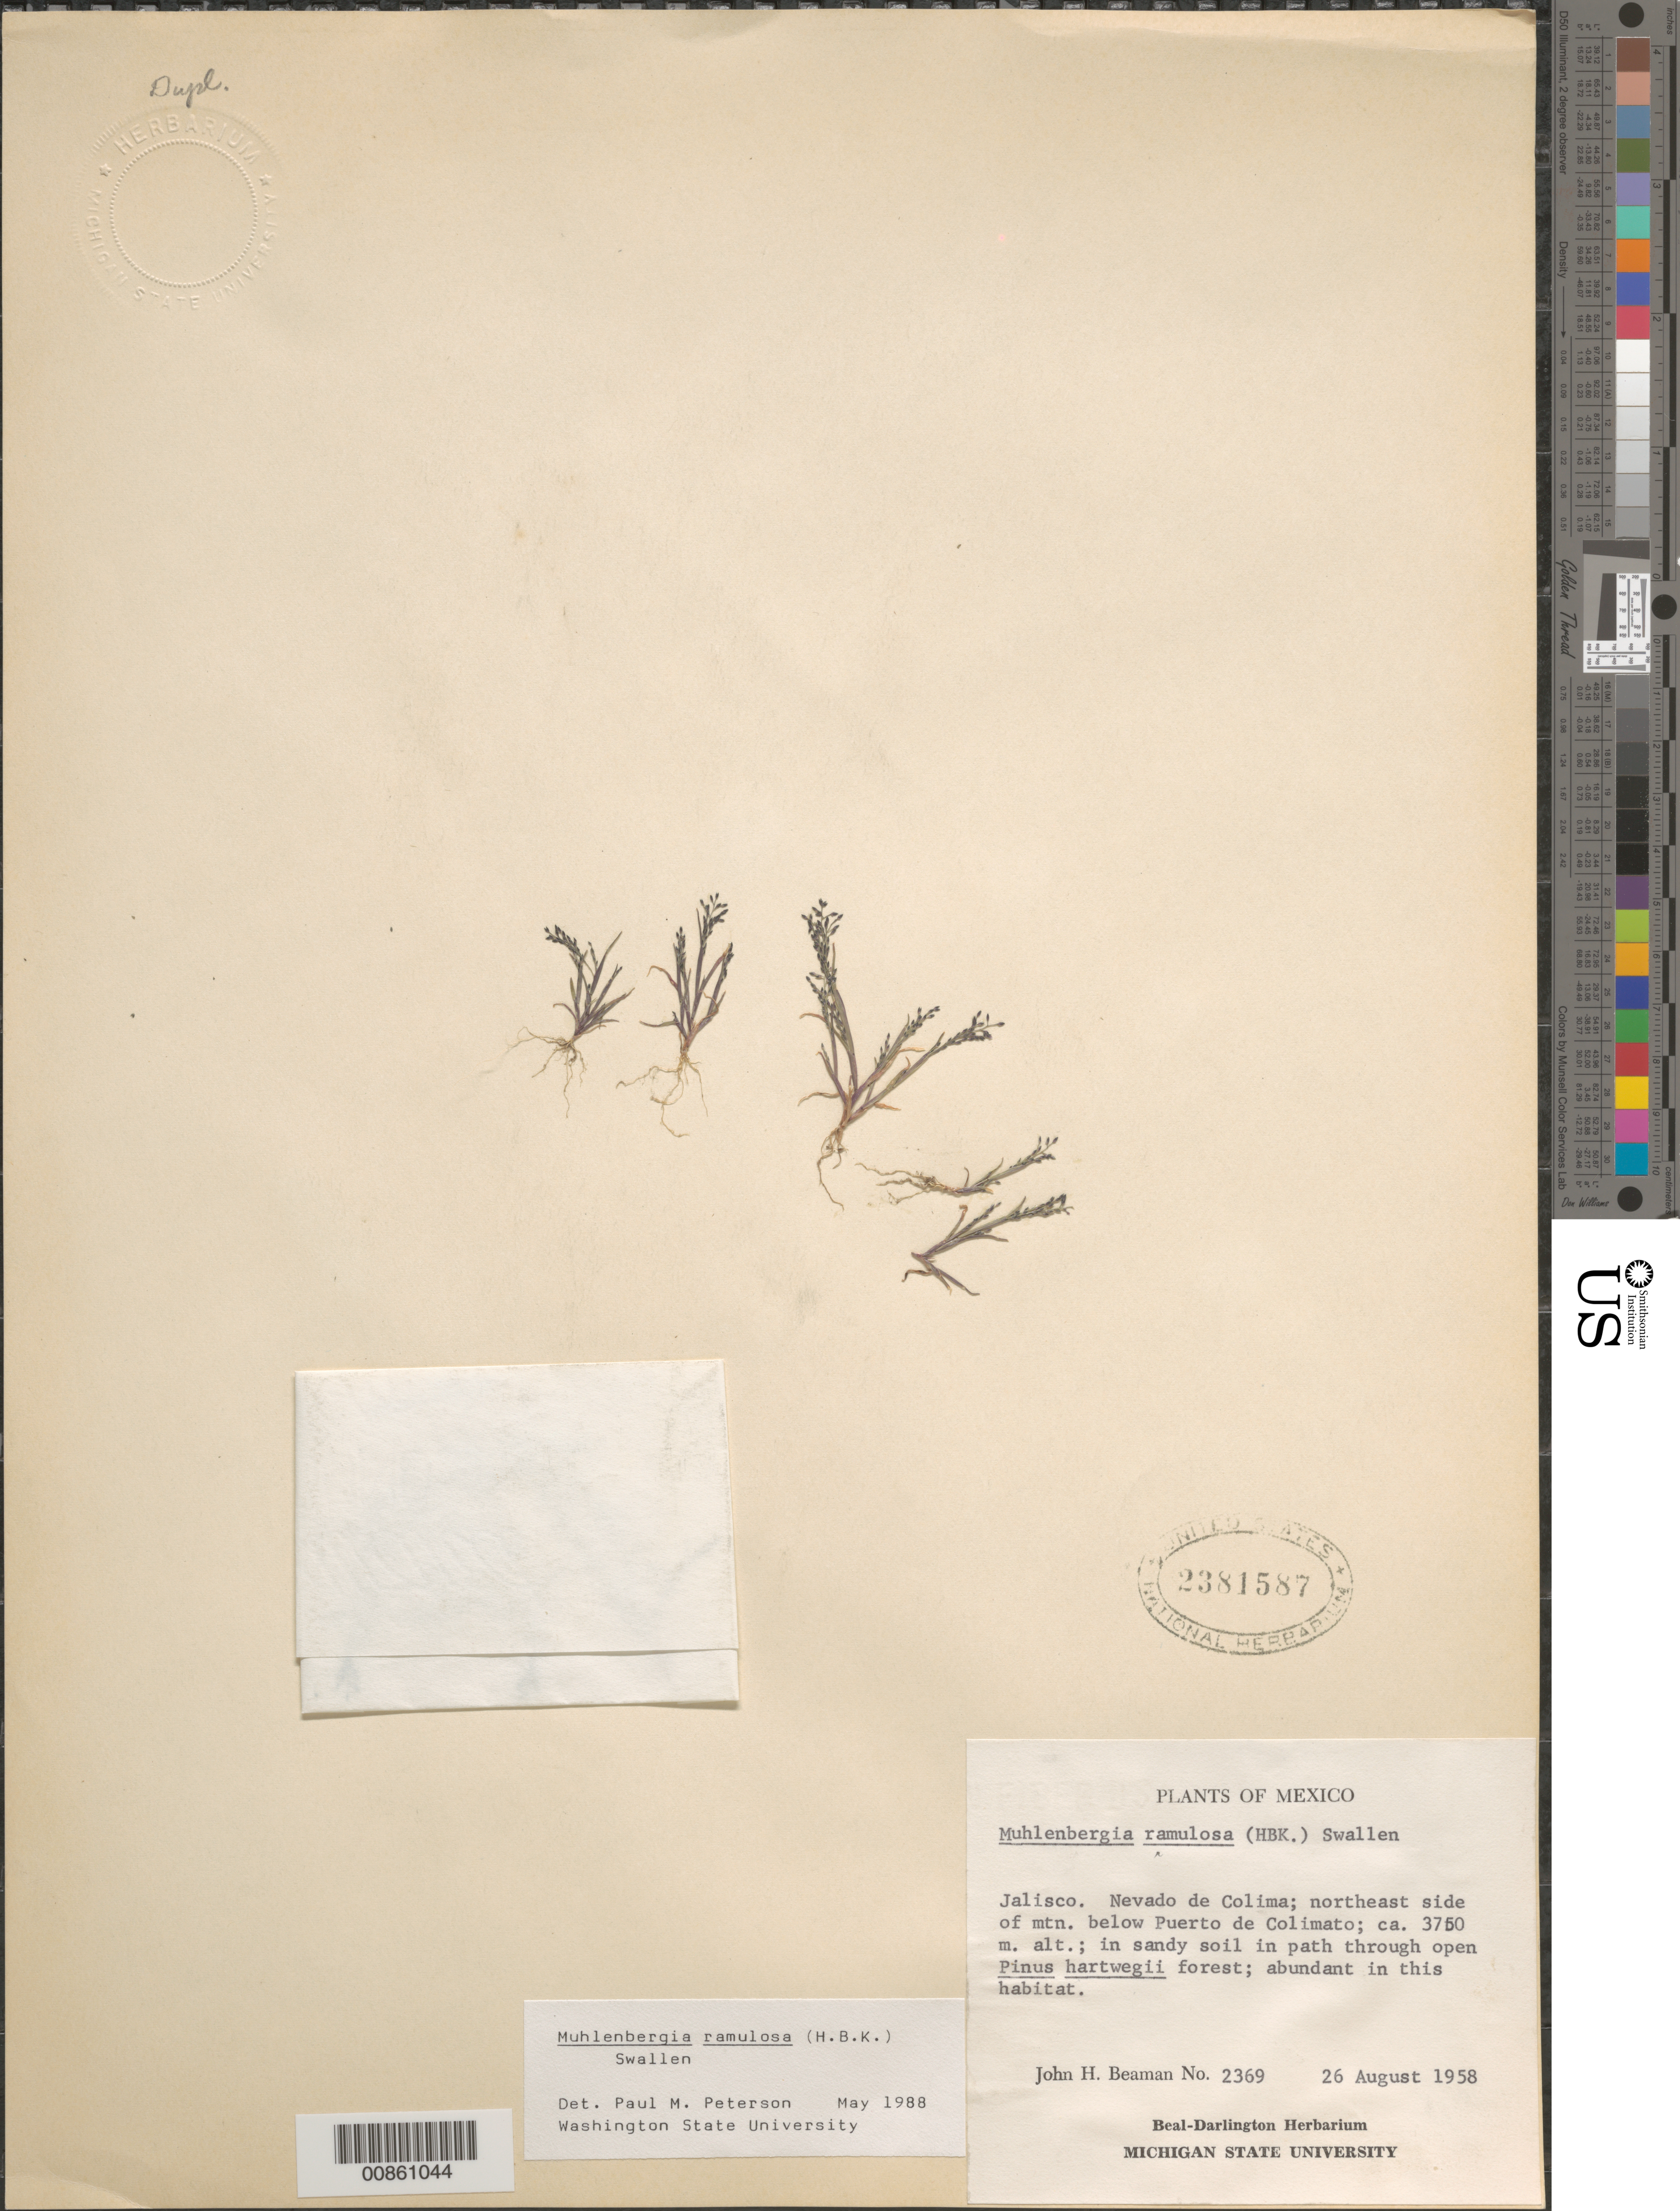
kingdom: Plantae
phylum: Tracheophyta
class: Liliopsida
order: Poales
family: Poaceae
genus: Muhlenbergia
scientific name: Muhlenbergia ramulosa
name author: (Kunth) Swallen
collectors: J. H. Beaman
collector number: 2369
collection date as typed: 26 Aug 1958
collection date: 1958-08-26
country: Mexico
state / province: Jalisco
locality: Nevado de Colima, NE side below Puerto Colimato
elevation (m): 3750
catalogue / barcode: US 2381587